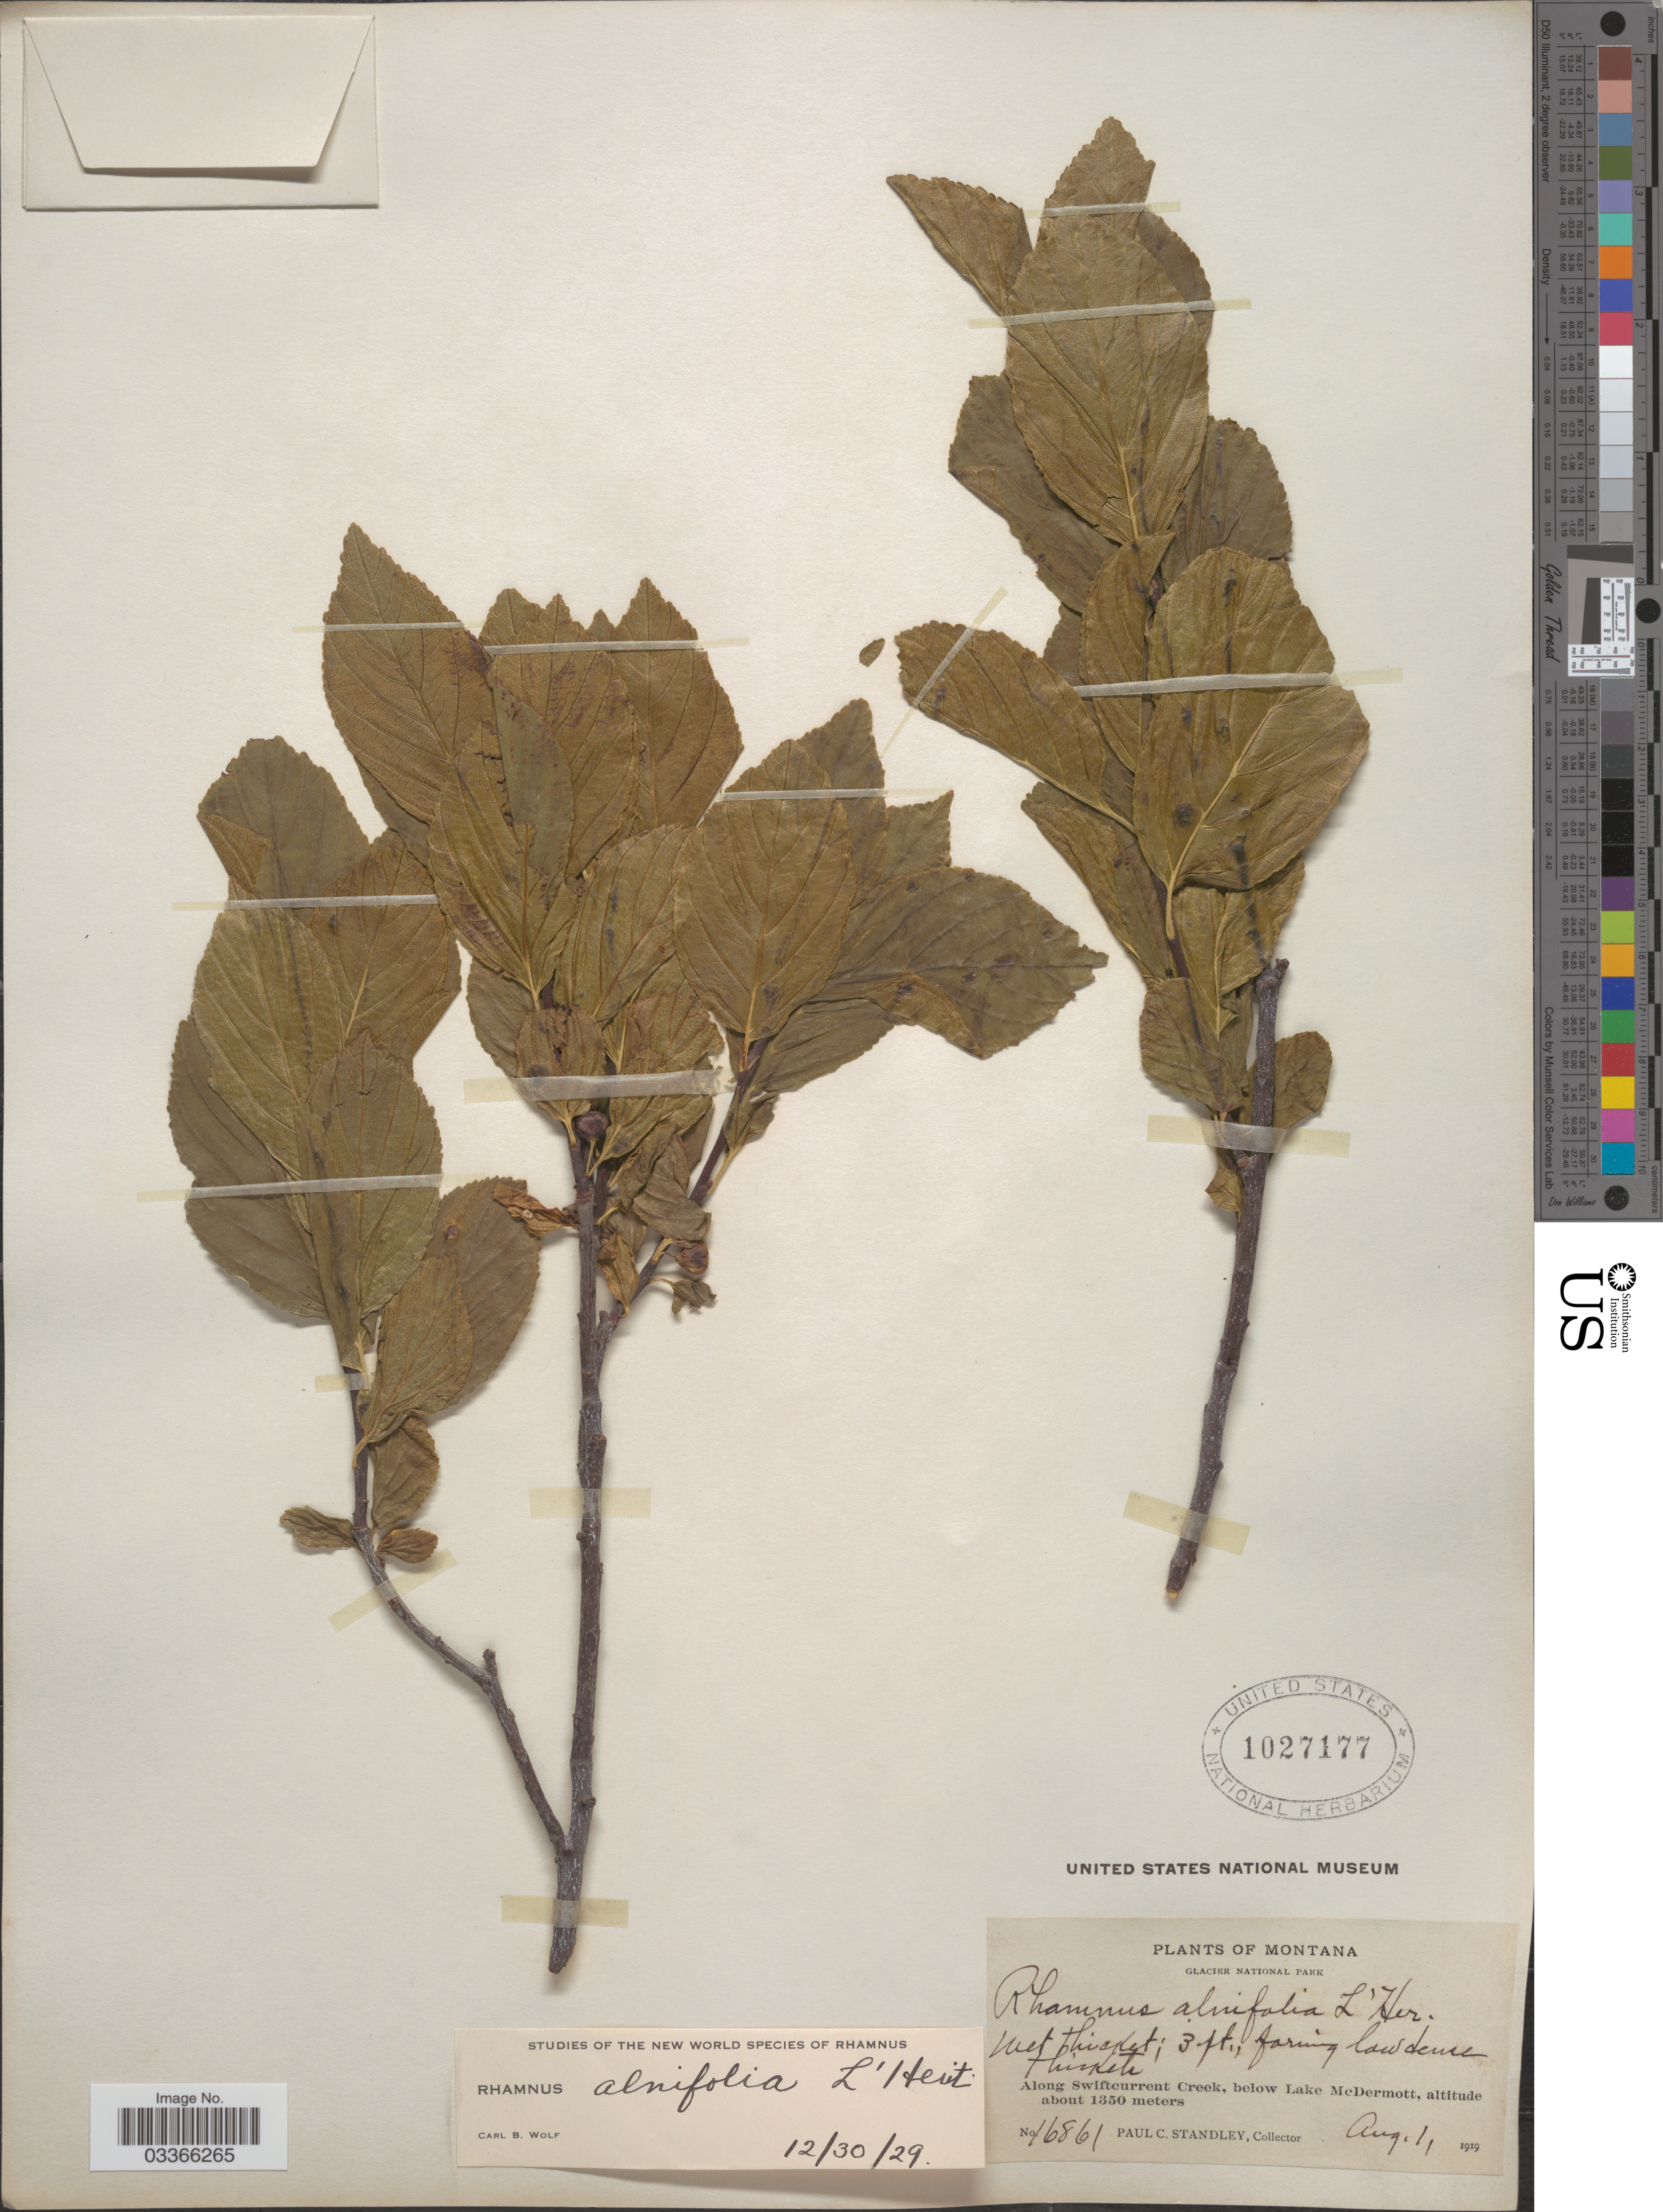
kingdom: Plantae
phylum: Tracheophyta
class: Magnoliopsida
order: Rosales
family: Rhamnaceae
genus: Rhamnus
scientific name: Rhamnus alnifolia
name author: L'Hér.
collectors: P. C. Standley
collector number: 16861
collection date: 1919-08-01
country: United States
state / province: Montana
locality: Glacier National Park, Along Swiftcurrent Creek, below Lake McDermott.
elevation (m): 1350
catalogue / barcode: US 1027177